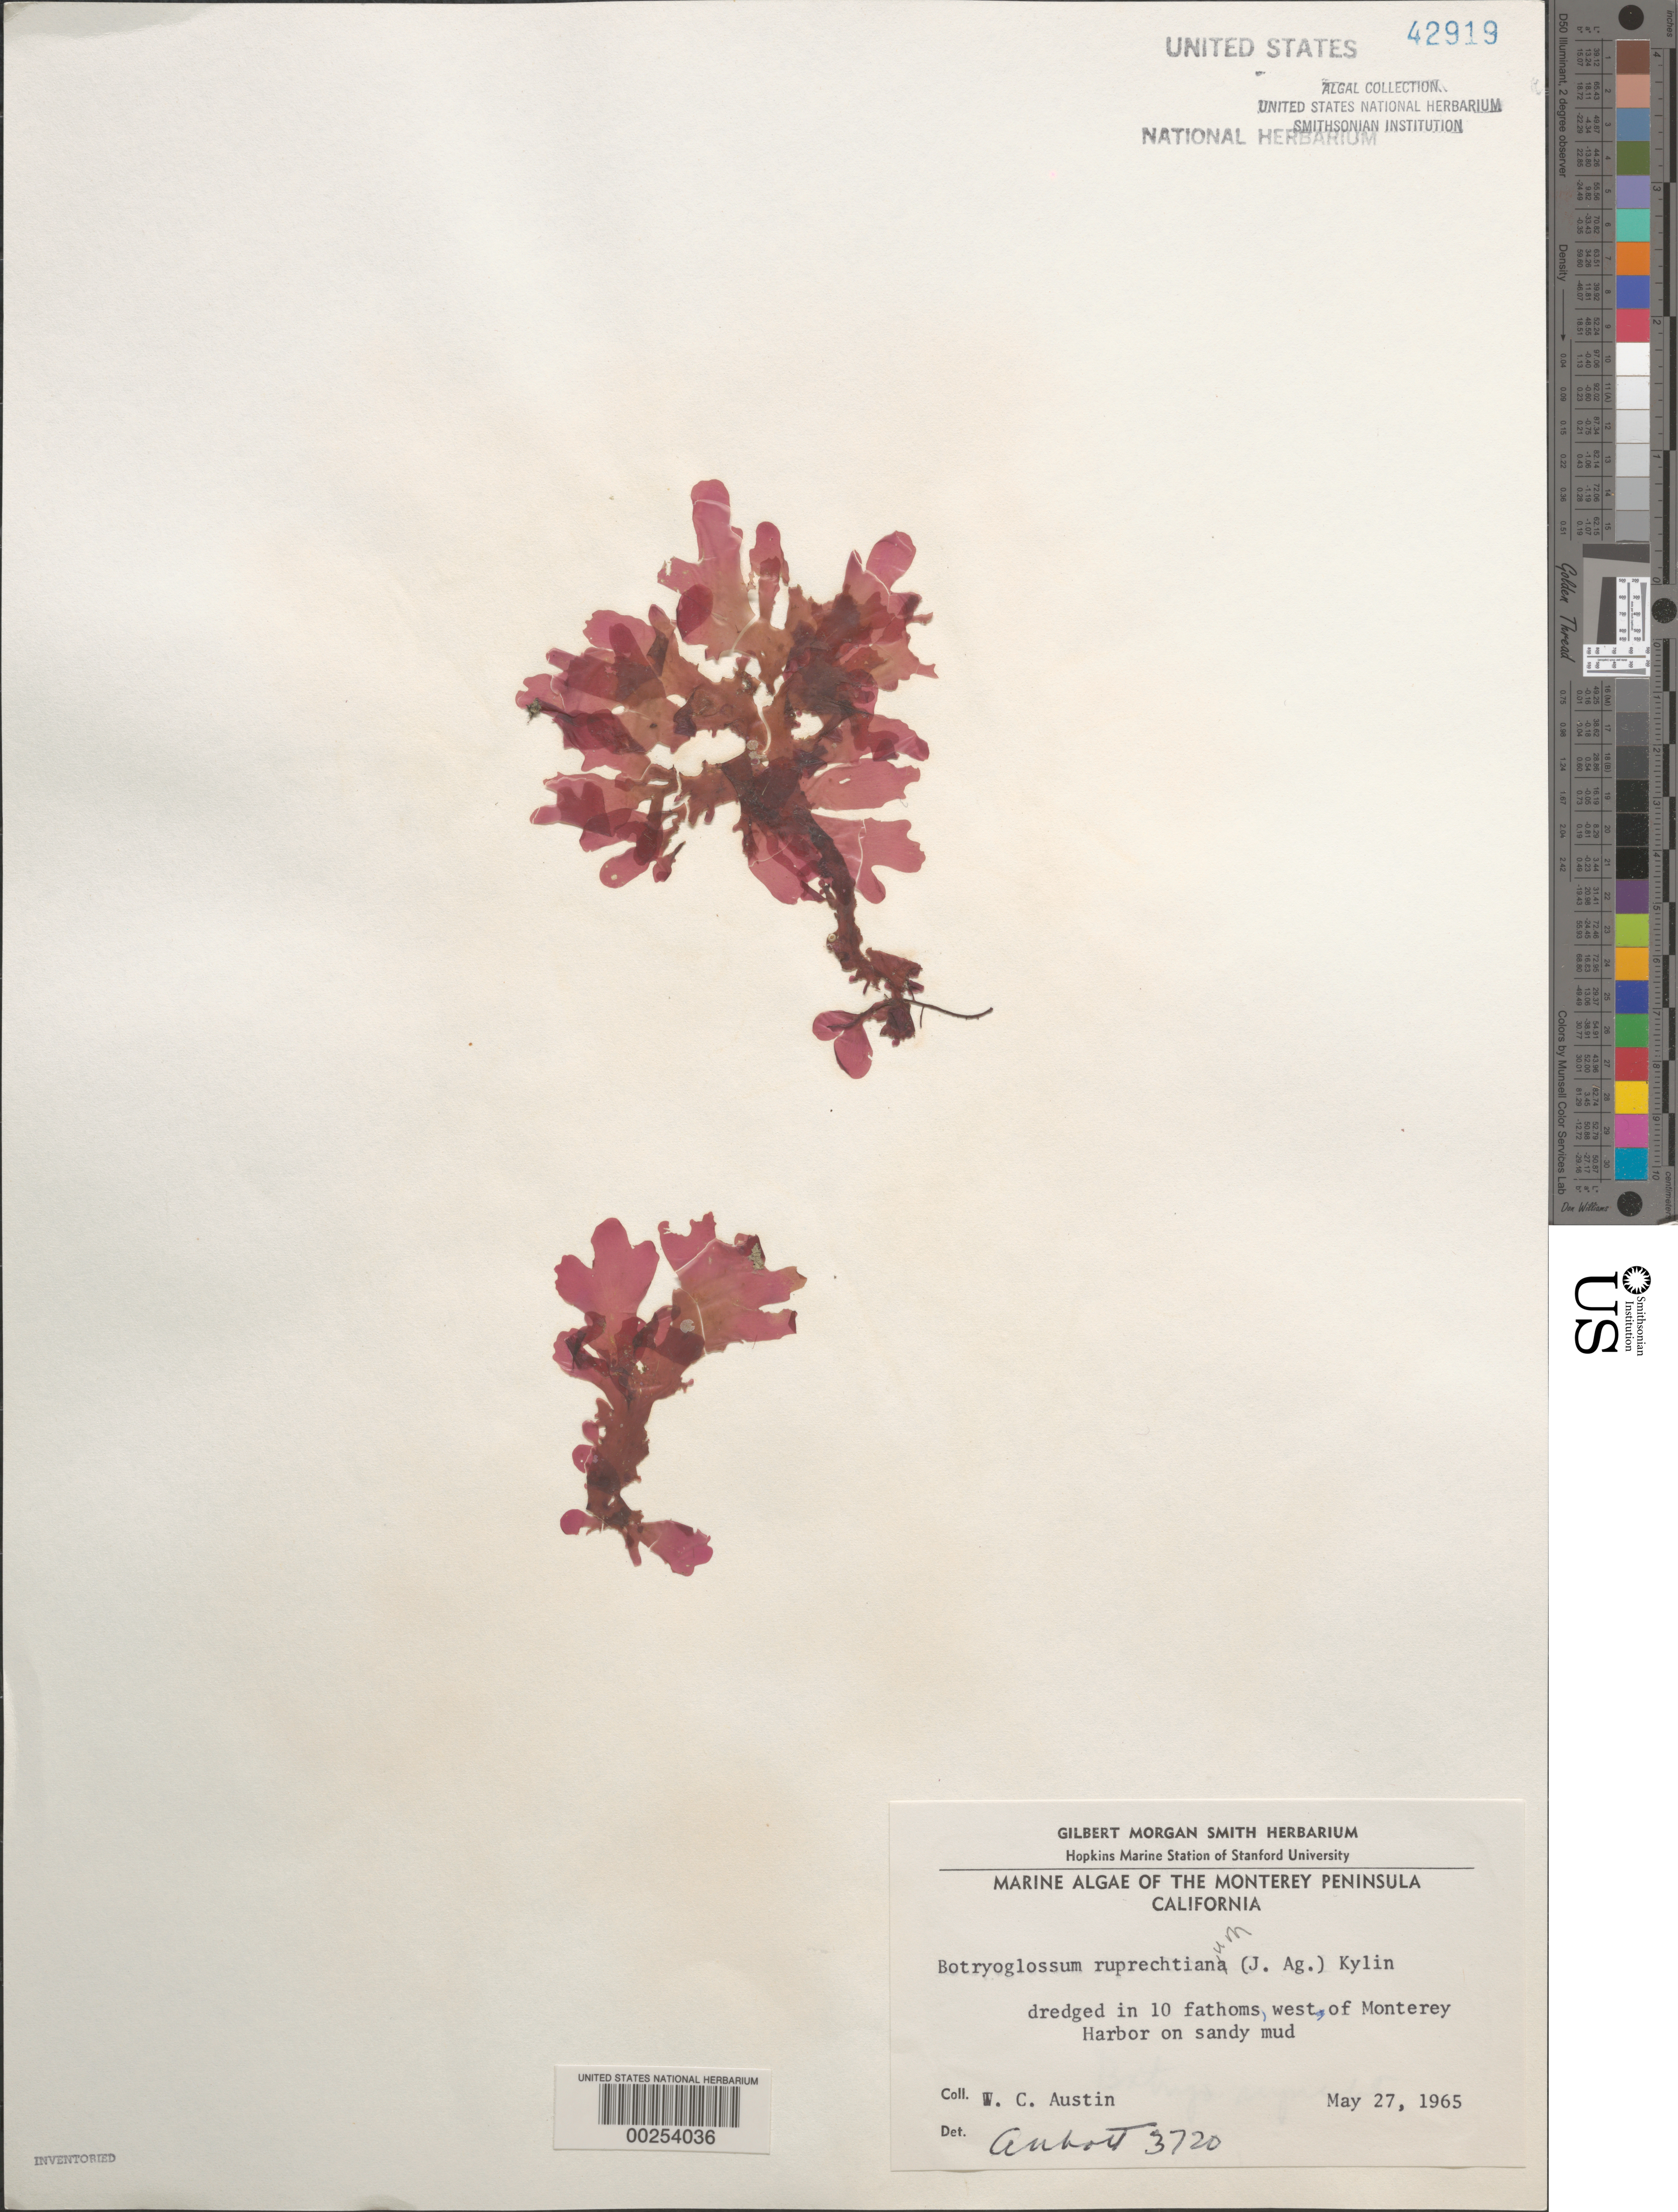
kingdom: Plantae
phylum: Rhodophyta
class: Florideophyceae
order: Ceramiales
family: Delesseriaceae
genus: Cryptopleura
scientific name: Cryptopleura ruprechtiana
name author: (J. Agardh) Kylin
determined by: Algae name updating Project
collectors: W. Austin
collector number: IAA 3720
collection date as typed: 27 May 1965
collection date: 1965-05-27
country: United States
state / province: California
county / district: Monterey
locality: Monterey Peninsula, west of Monterey Harbor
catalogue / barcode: US 42919